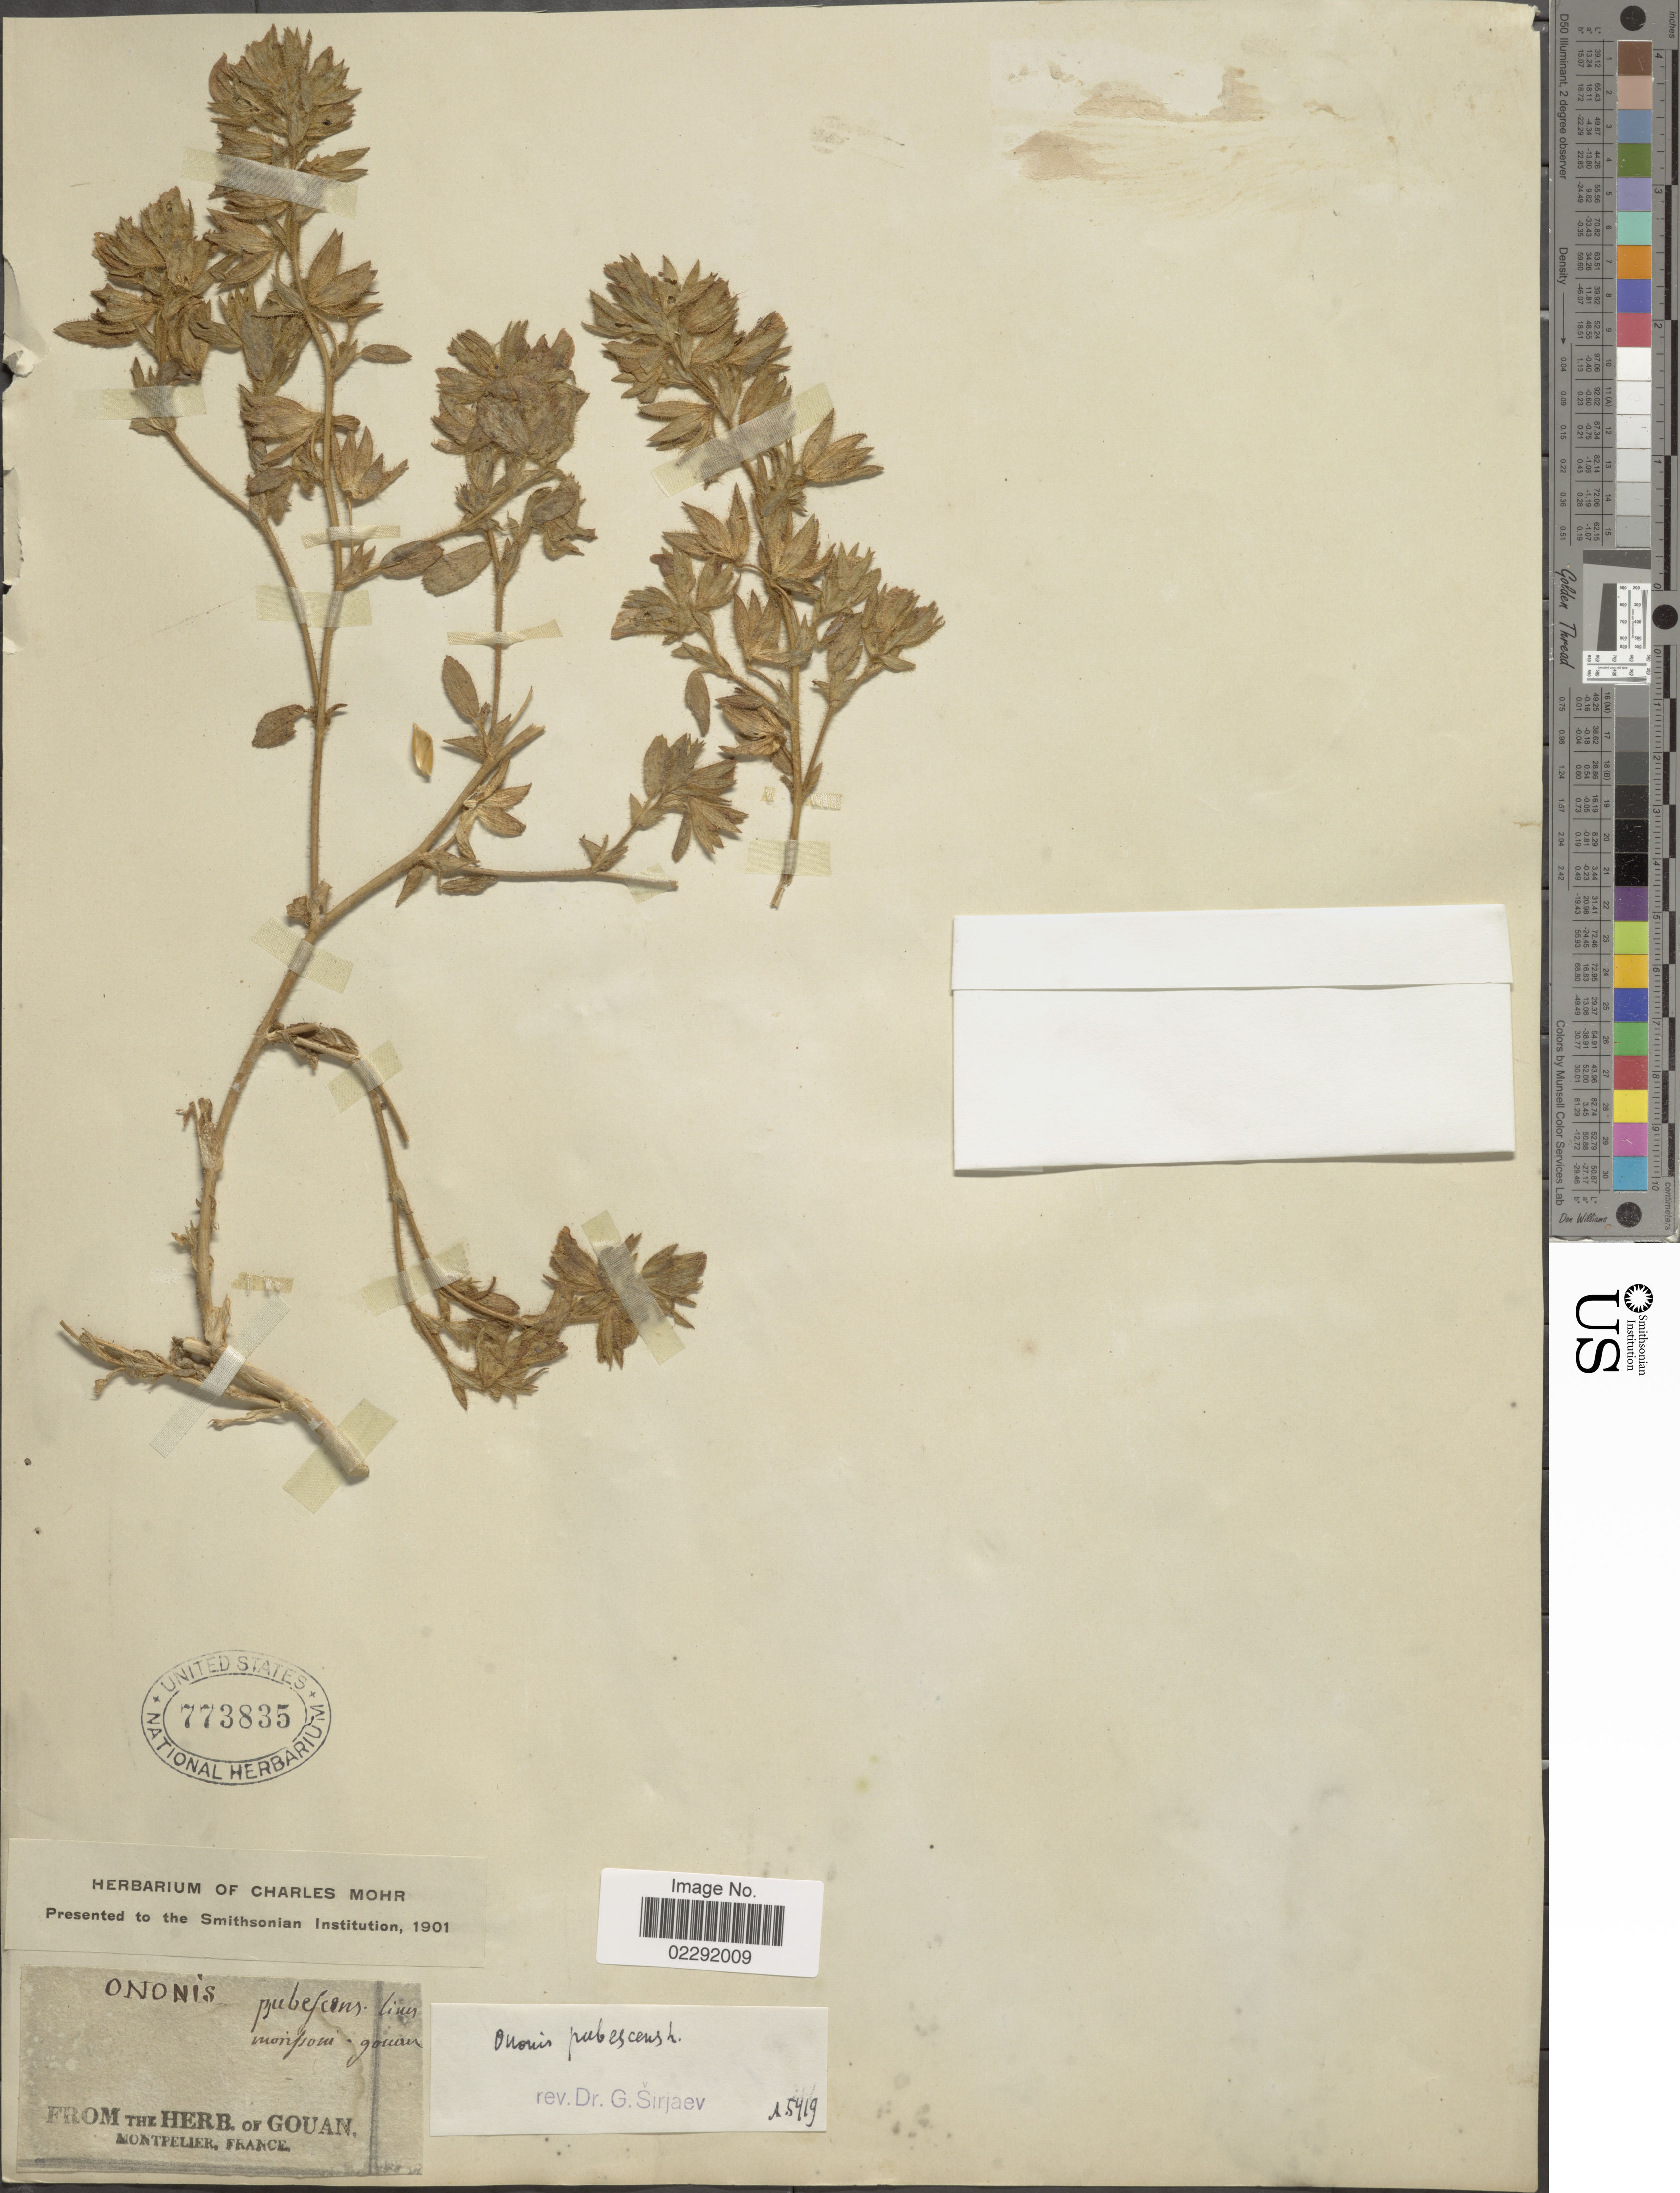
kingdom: Plantae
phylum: Tracheophyta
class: Magnoliopsida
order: Fabales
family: Fabaceae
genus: Ononis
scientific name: Ononis pubescens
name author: L.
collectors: ex herb. Gouan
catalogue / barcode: US 773835